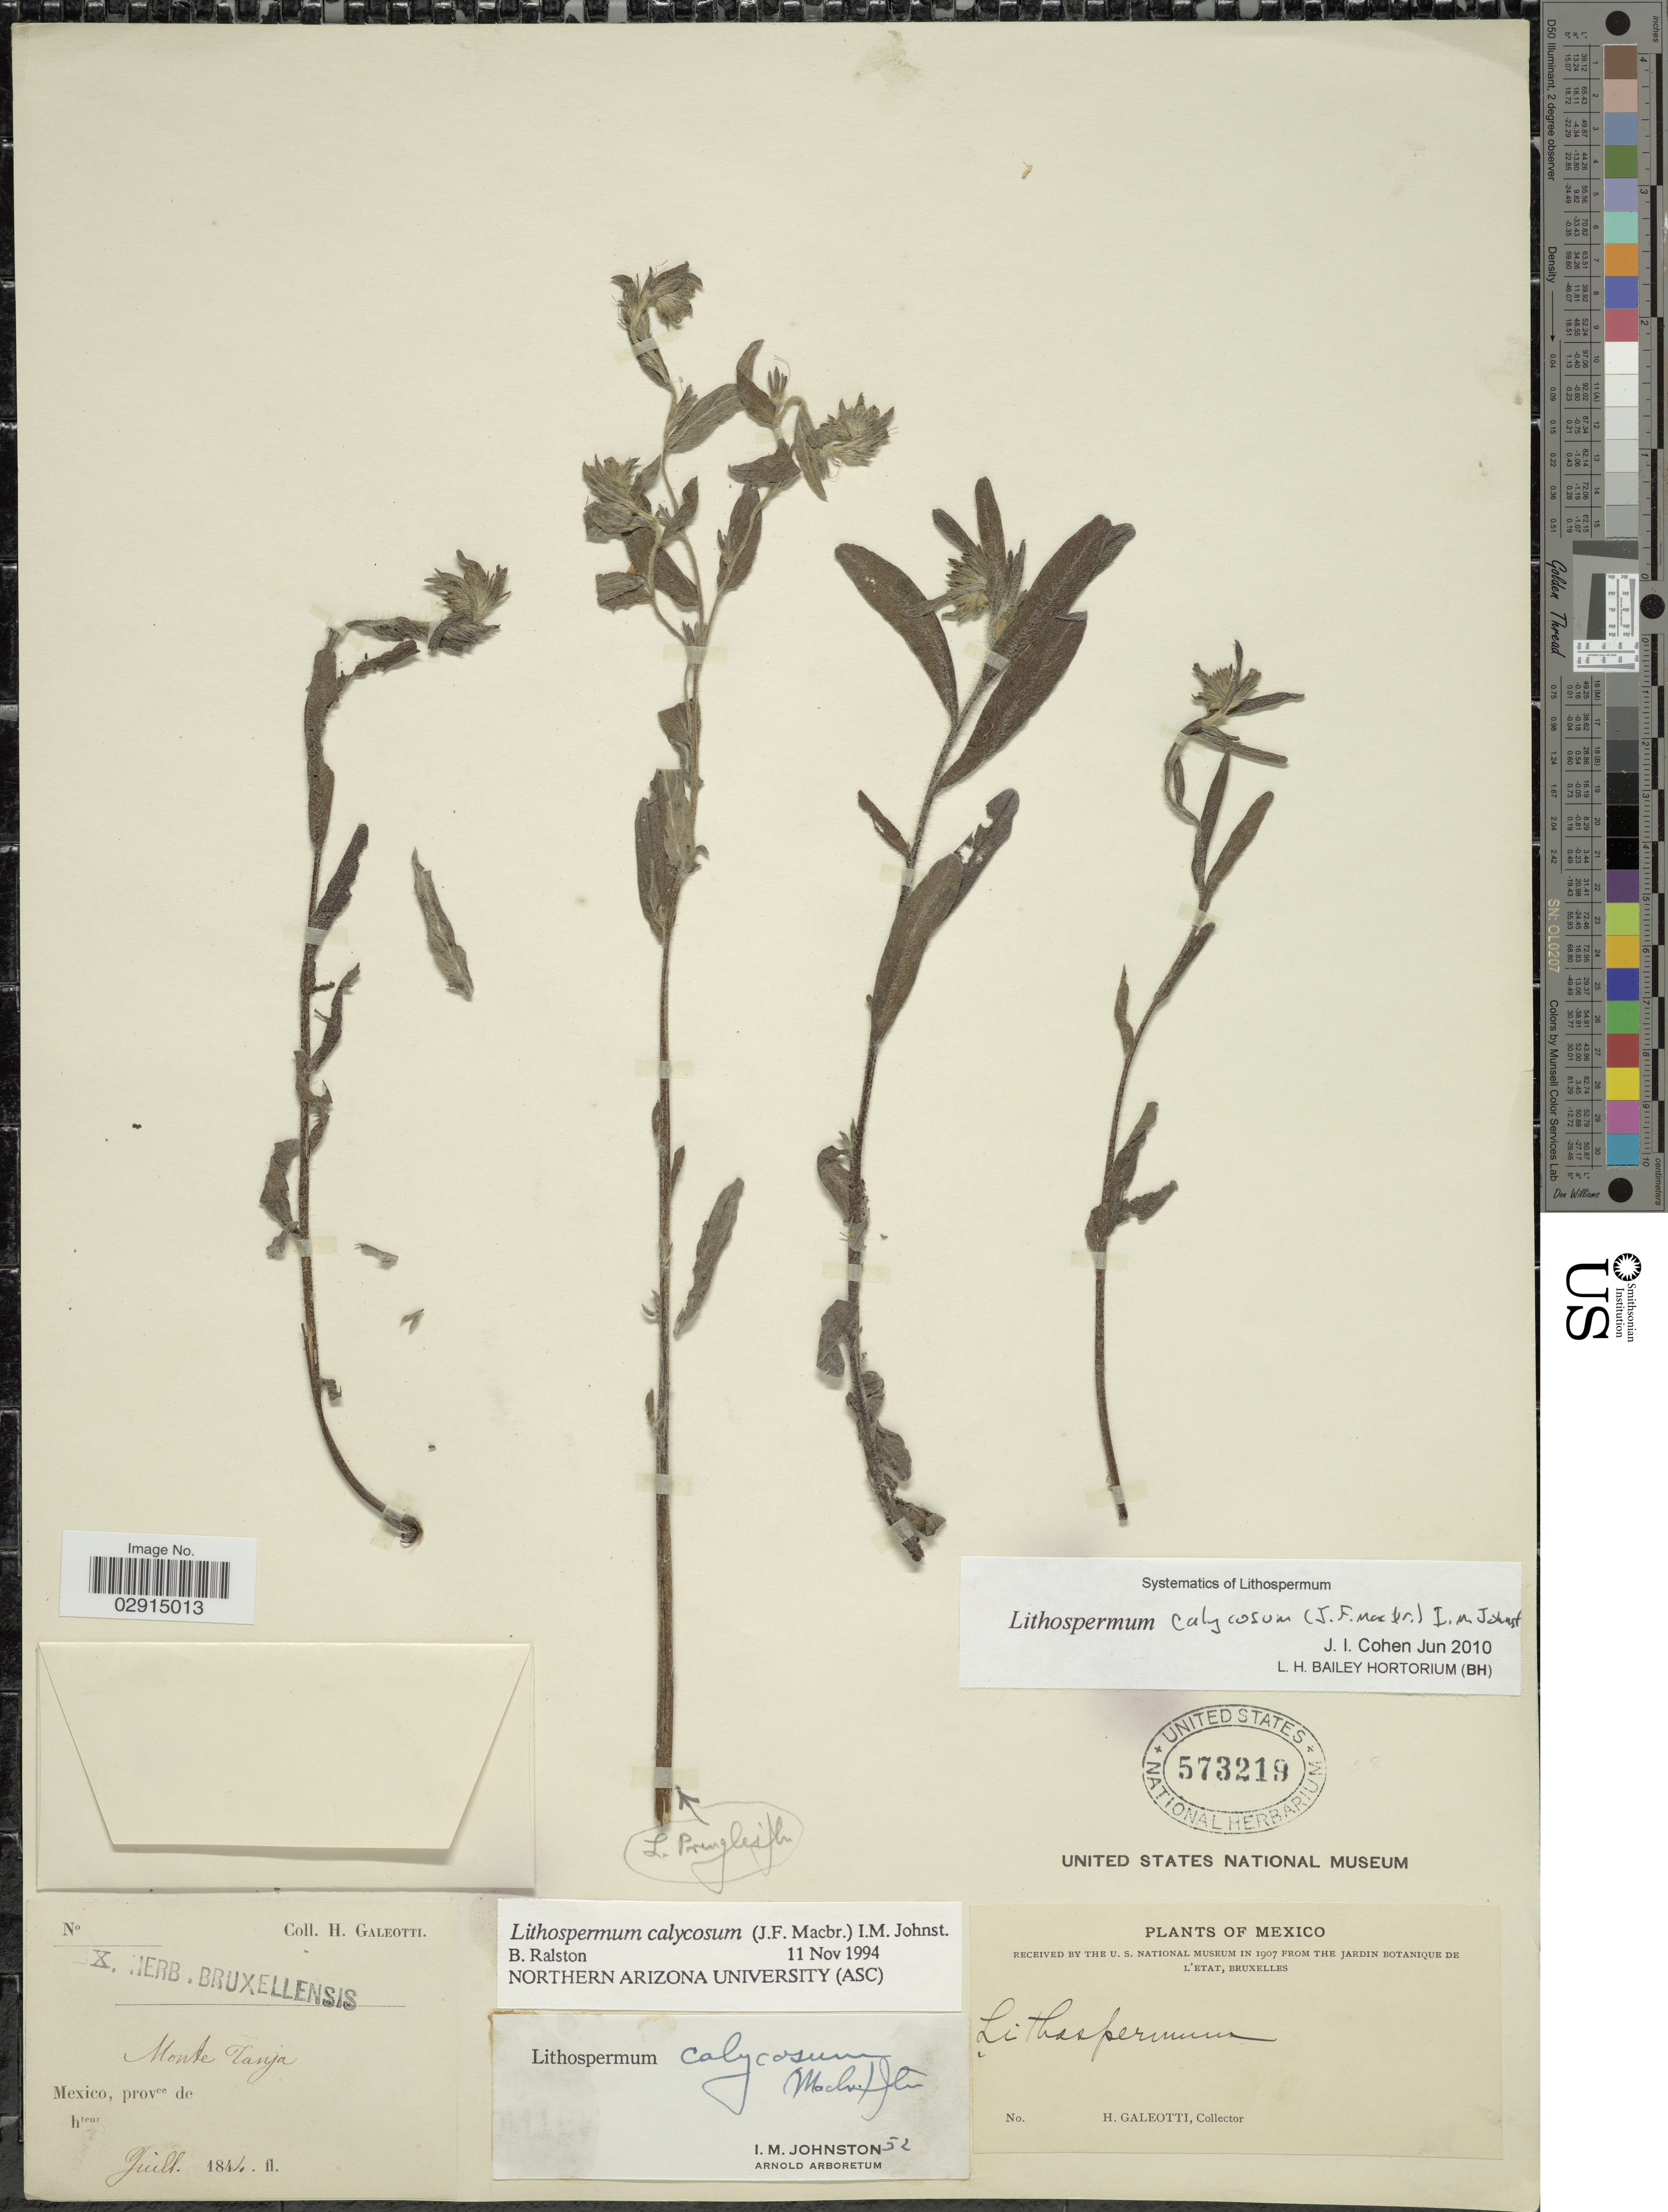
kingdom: Plantae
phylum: Tracheophyta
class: Magnoliopsida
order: Boraginales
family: Boraginaceae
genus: Lithospermum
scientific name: Lithospermum chiapense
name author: Cohen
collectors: H. G. Galeotti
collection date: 1844-07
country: Mexico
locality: Monte Tanja. Mexico.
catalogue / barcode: US 573219